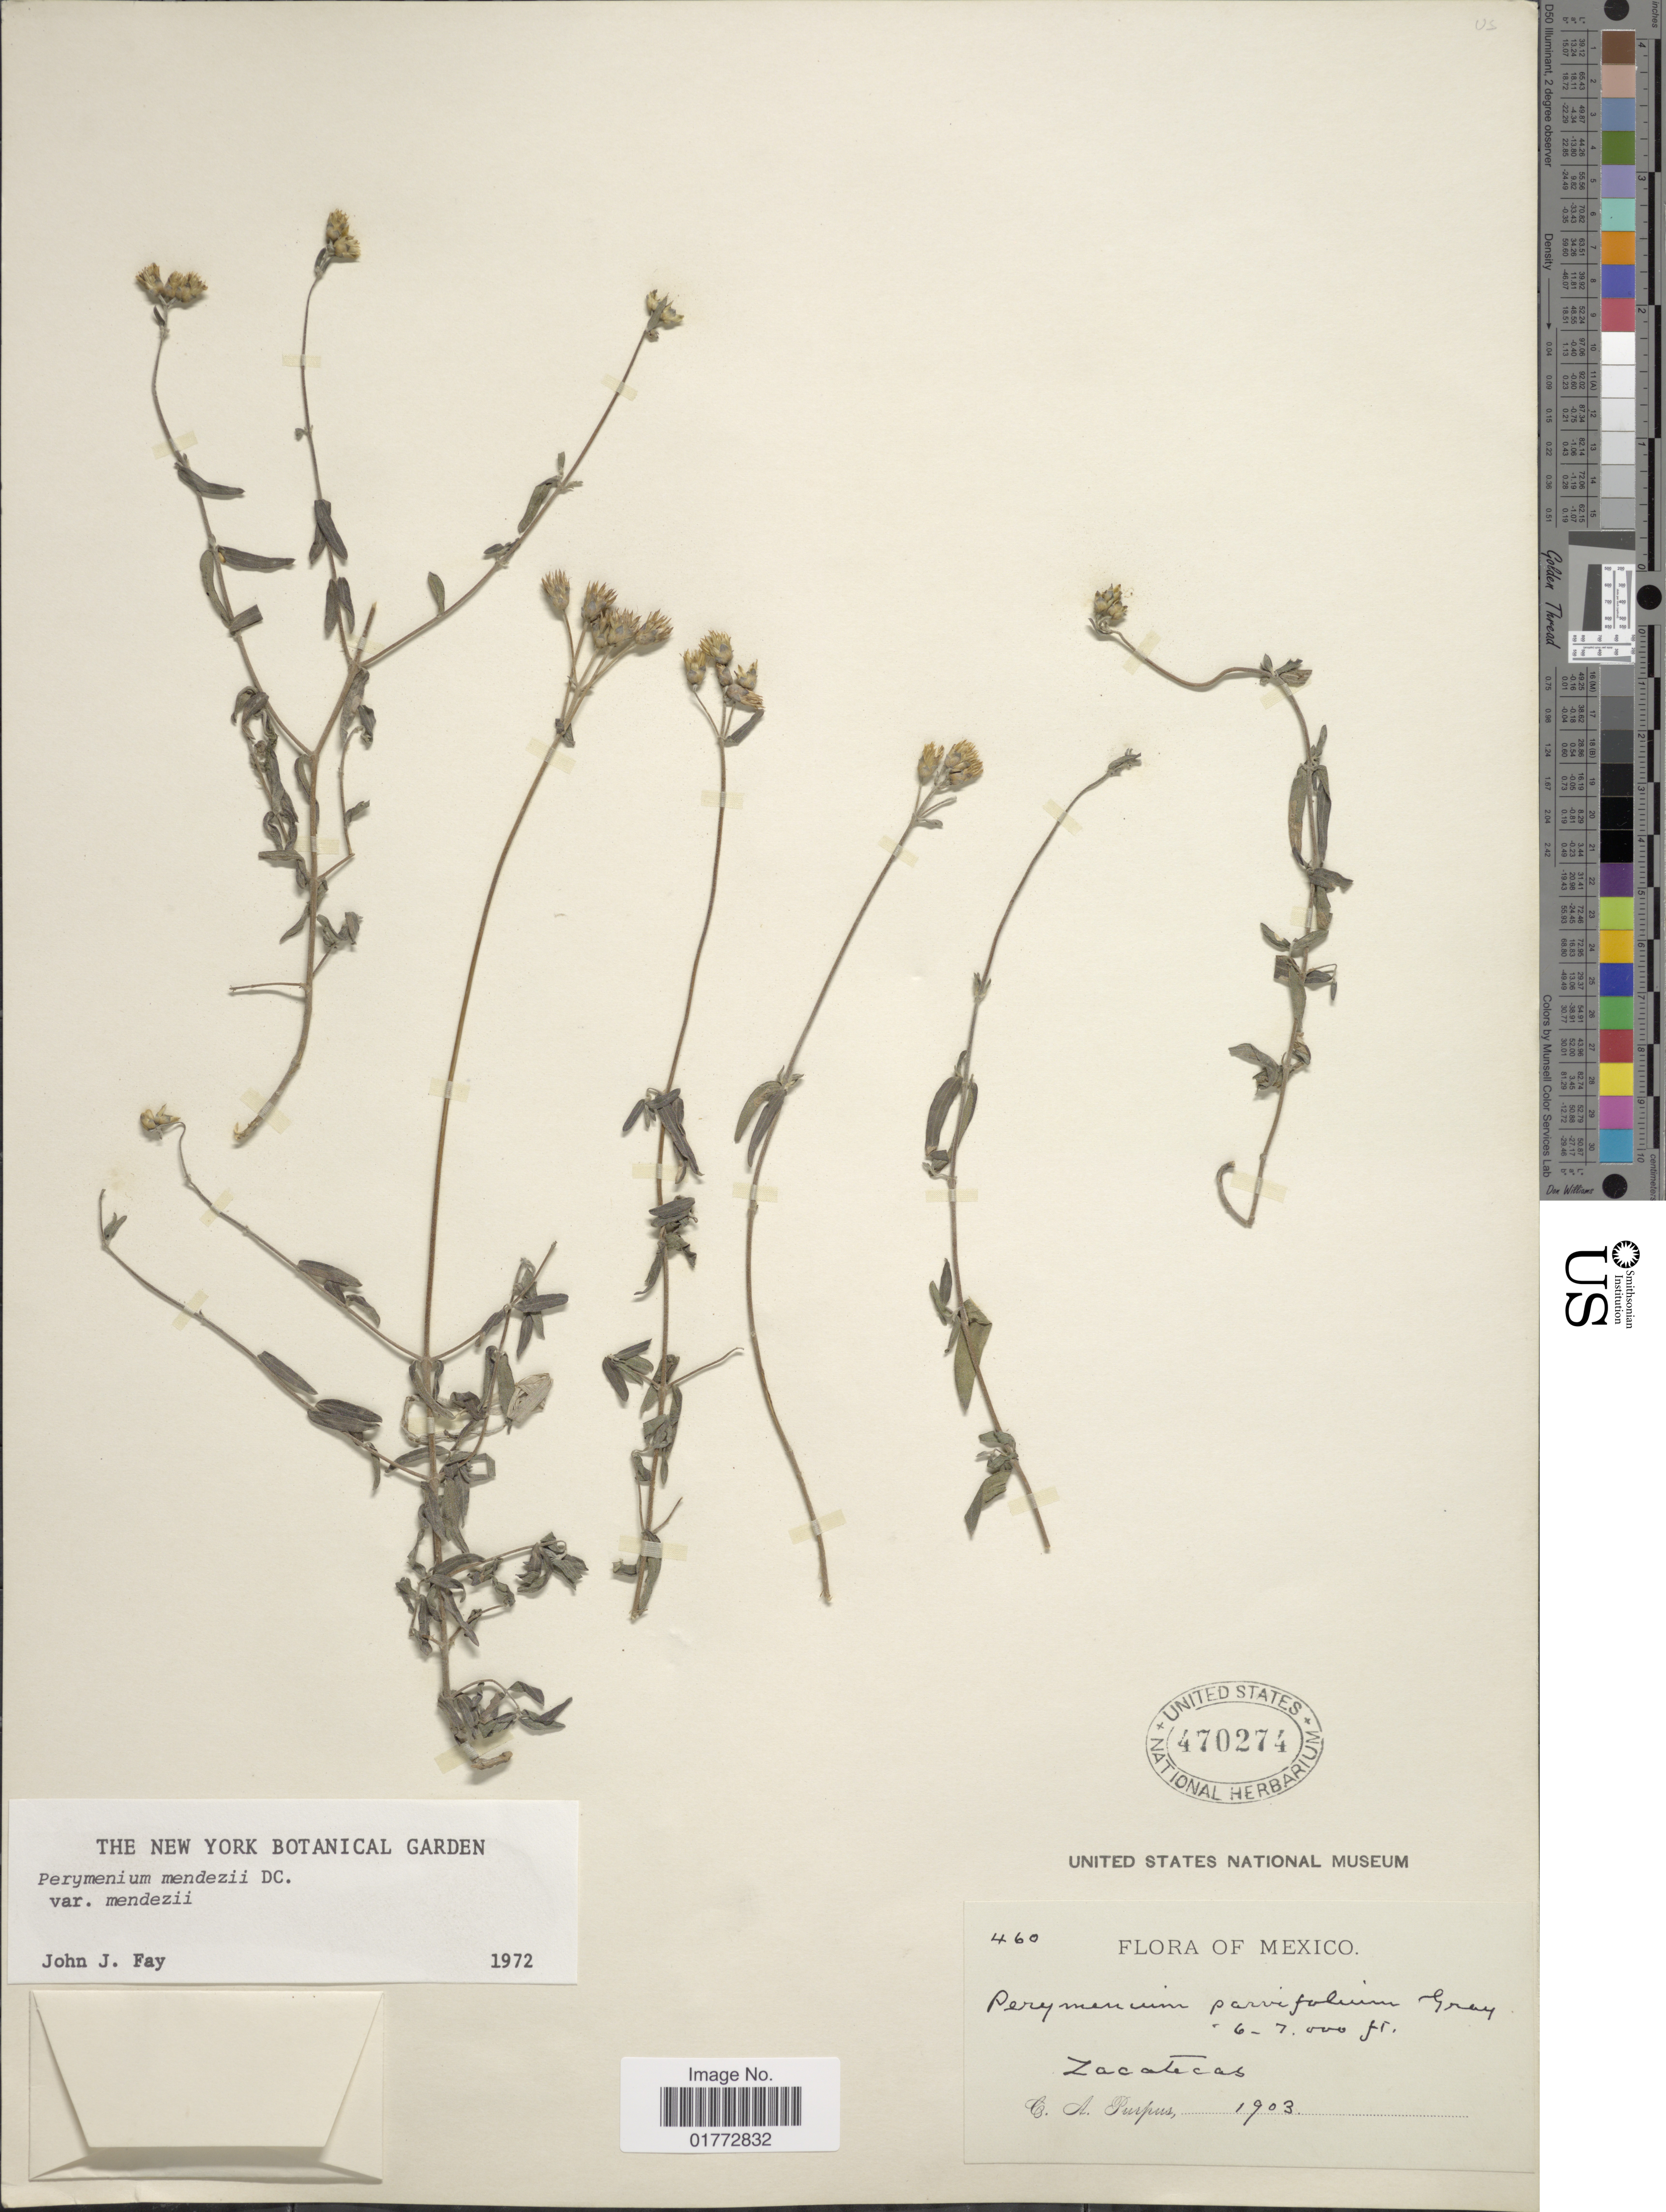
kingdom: Plantae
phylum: Tracheophyta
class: Magnoliopsida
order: Asterales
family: Asteraceae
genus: Perymenium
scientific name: Perymenium mendezii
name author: DC.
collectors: C. A. Purpus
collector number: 460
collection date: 1903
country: Mexico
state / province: Zacatecas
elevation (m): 1829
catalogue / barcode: US 470274